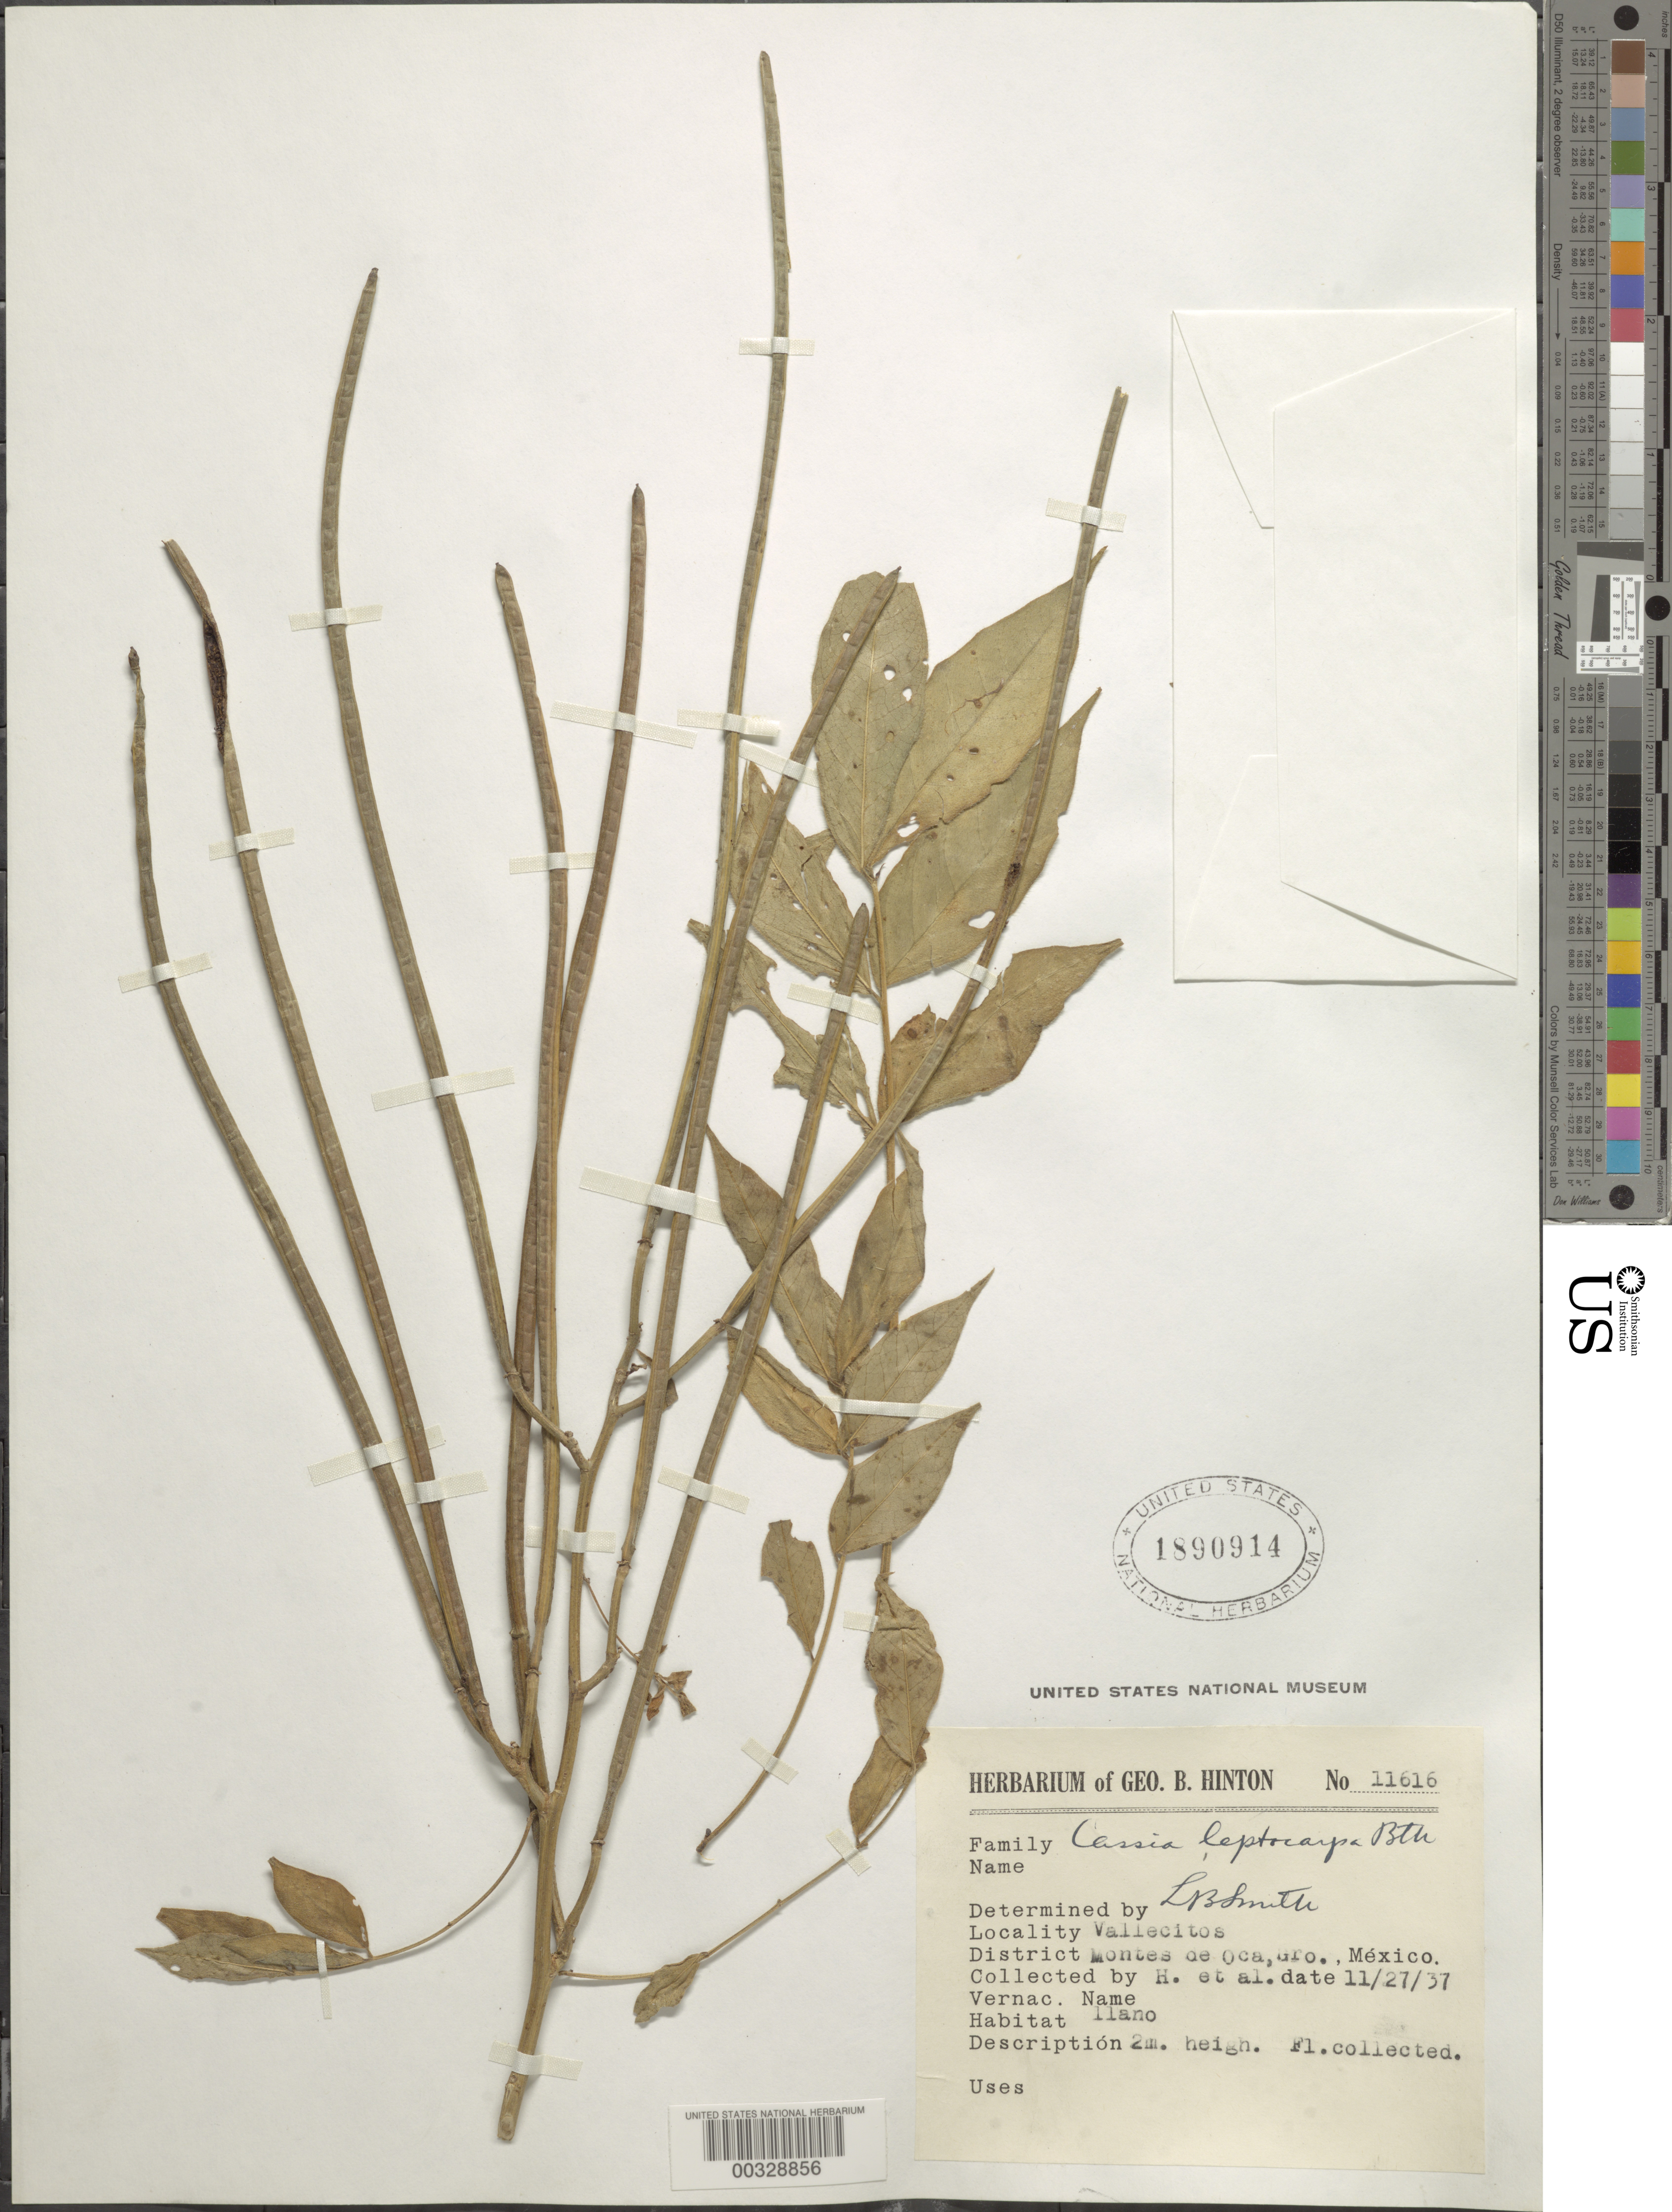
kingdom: Plantae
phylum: Tracheophyta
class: Magnoliopsida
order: Fabales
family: Fabaceae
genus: Senna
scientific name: Senna hirsuta var. leptocarpa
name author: (Benth.) H.S. Irwin & Barneby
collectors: G. B. Hinton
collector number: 11616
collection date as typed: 27 Nov 1937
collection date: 1937-11-27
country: Mexico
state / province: Guerrero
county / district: Unión De Isidoro Montes De Oca, La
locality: Montes de Oca mun. (?), Vallecitos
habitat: Llano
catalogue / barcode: US 1890914